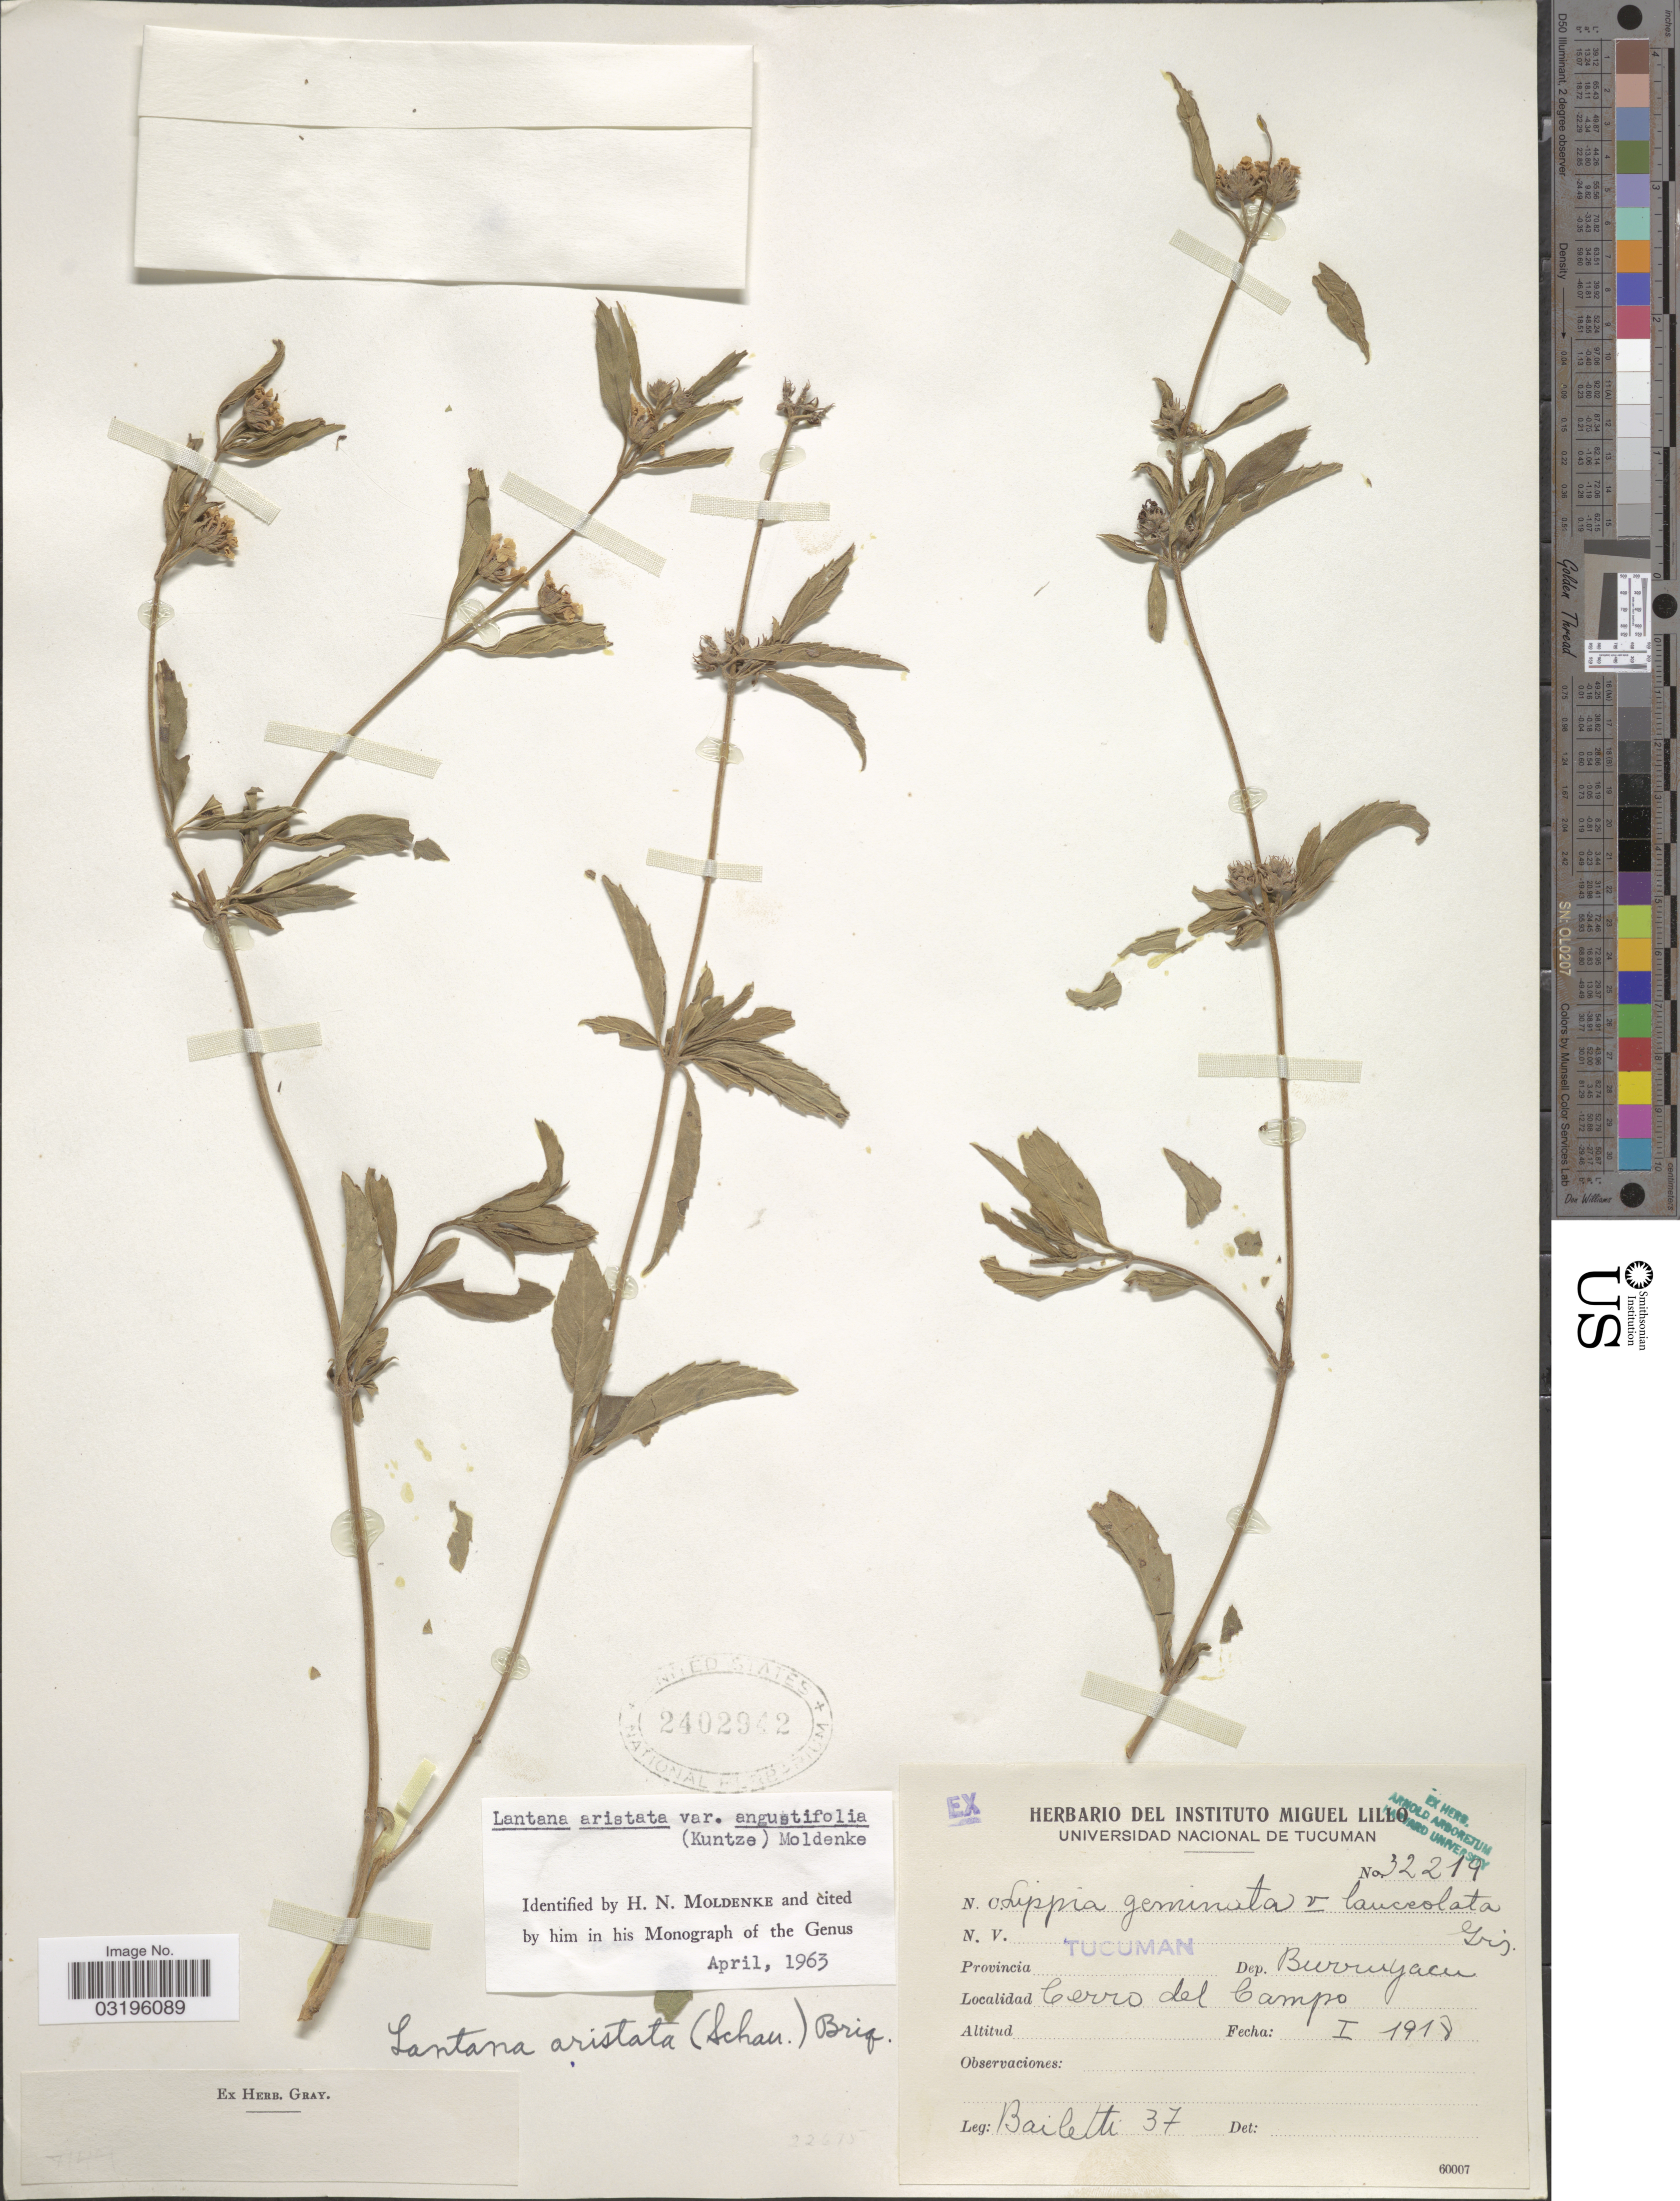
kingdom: Plantae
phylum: Tracheophyta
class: Magnoliopsida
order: Lamiales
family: Verbenaceae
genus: Lantana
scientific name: Lantana aristata var. angustifolia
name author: Moldenke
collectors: Bailetti, --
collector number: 37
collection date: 1918-01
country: Argentina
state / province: Tucuman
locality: Dep. Burruyacu. Cerro del Campo.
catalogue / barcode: US 2402942